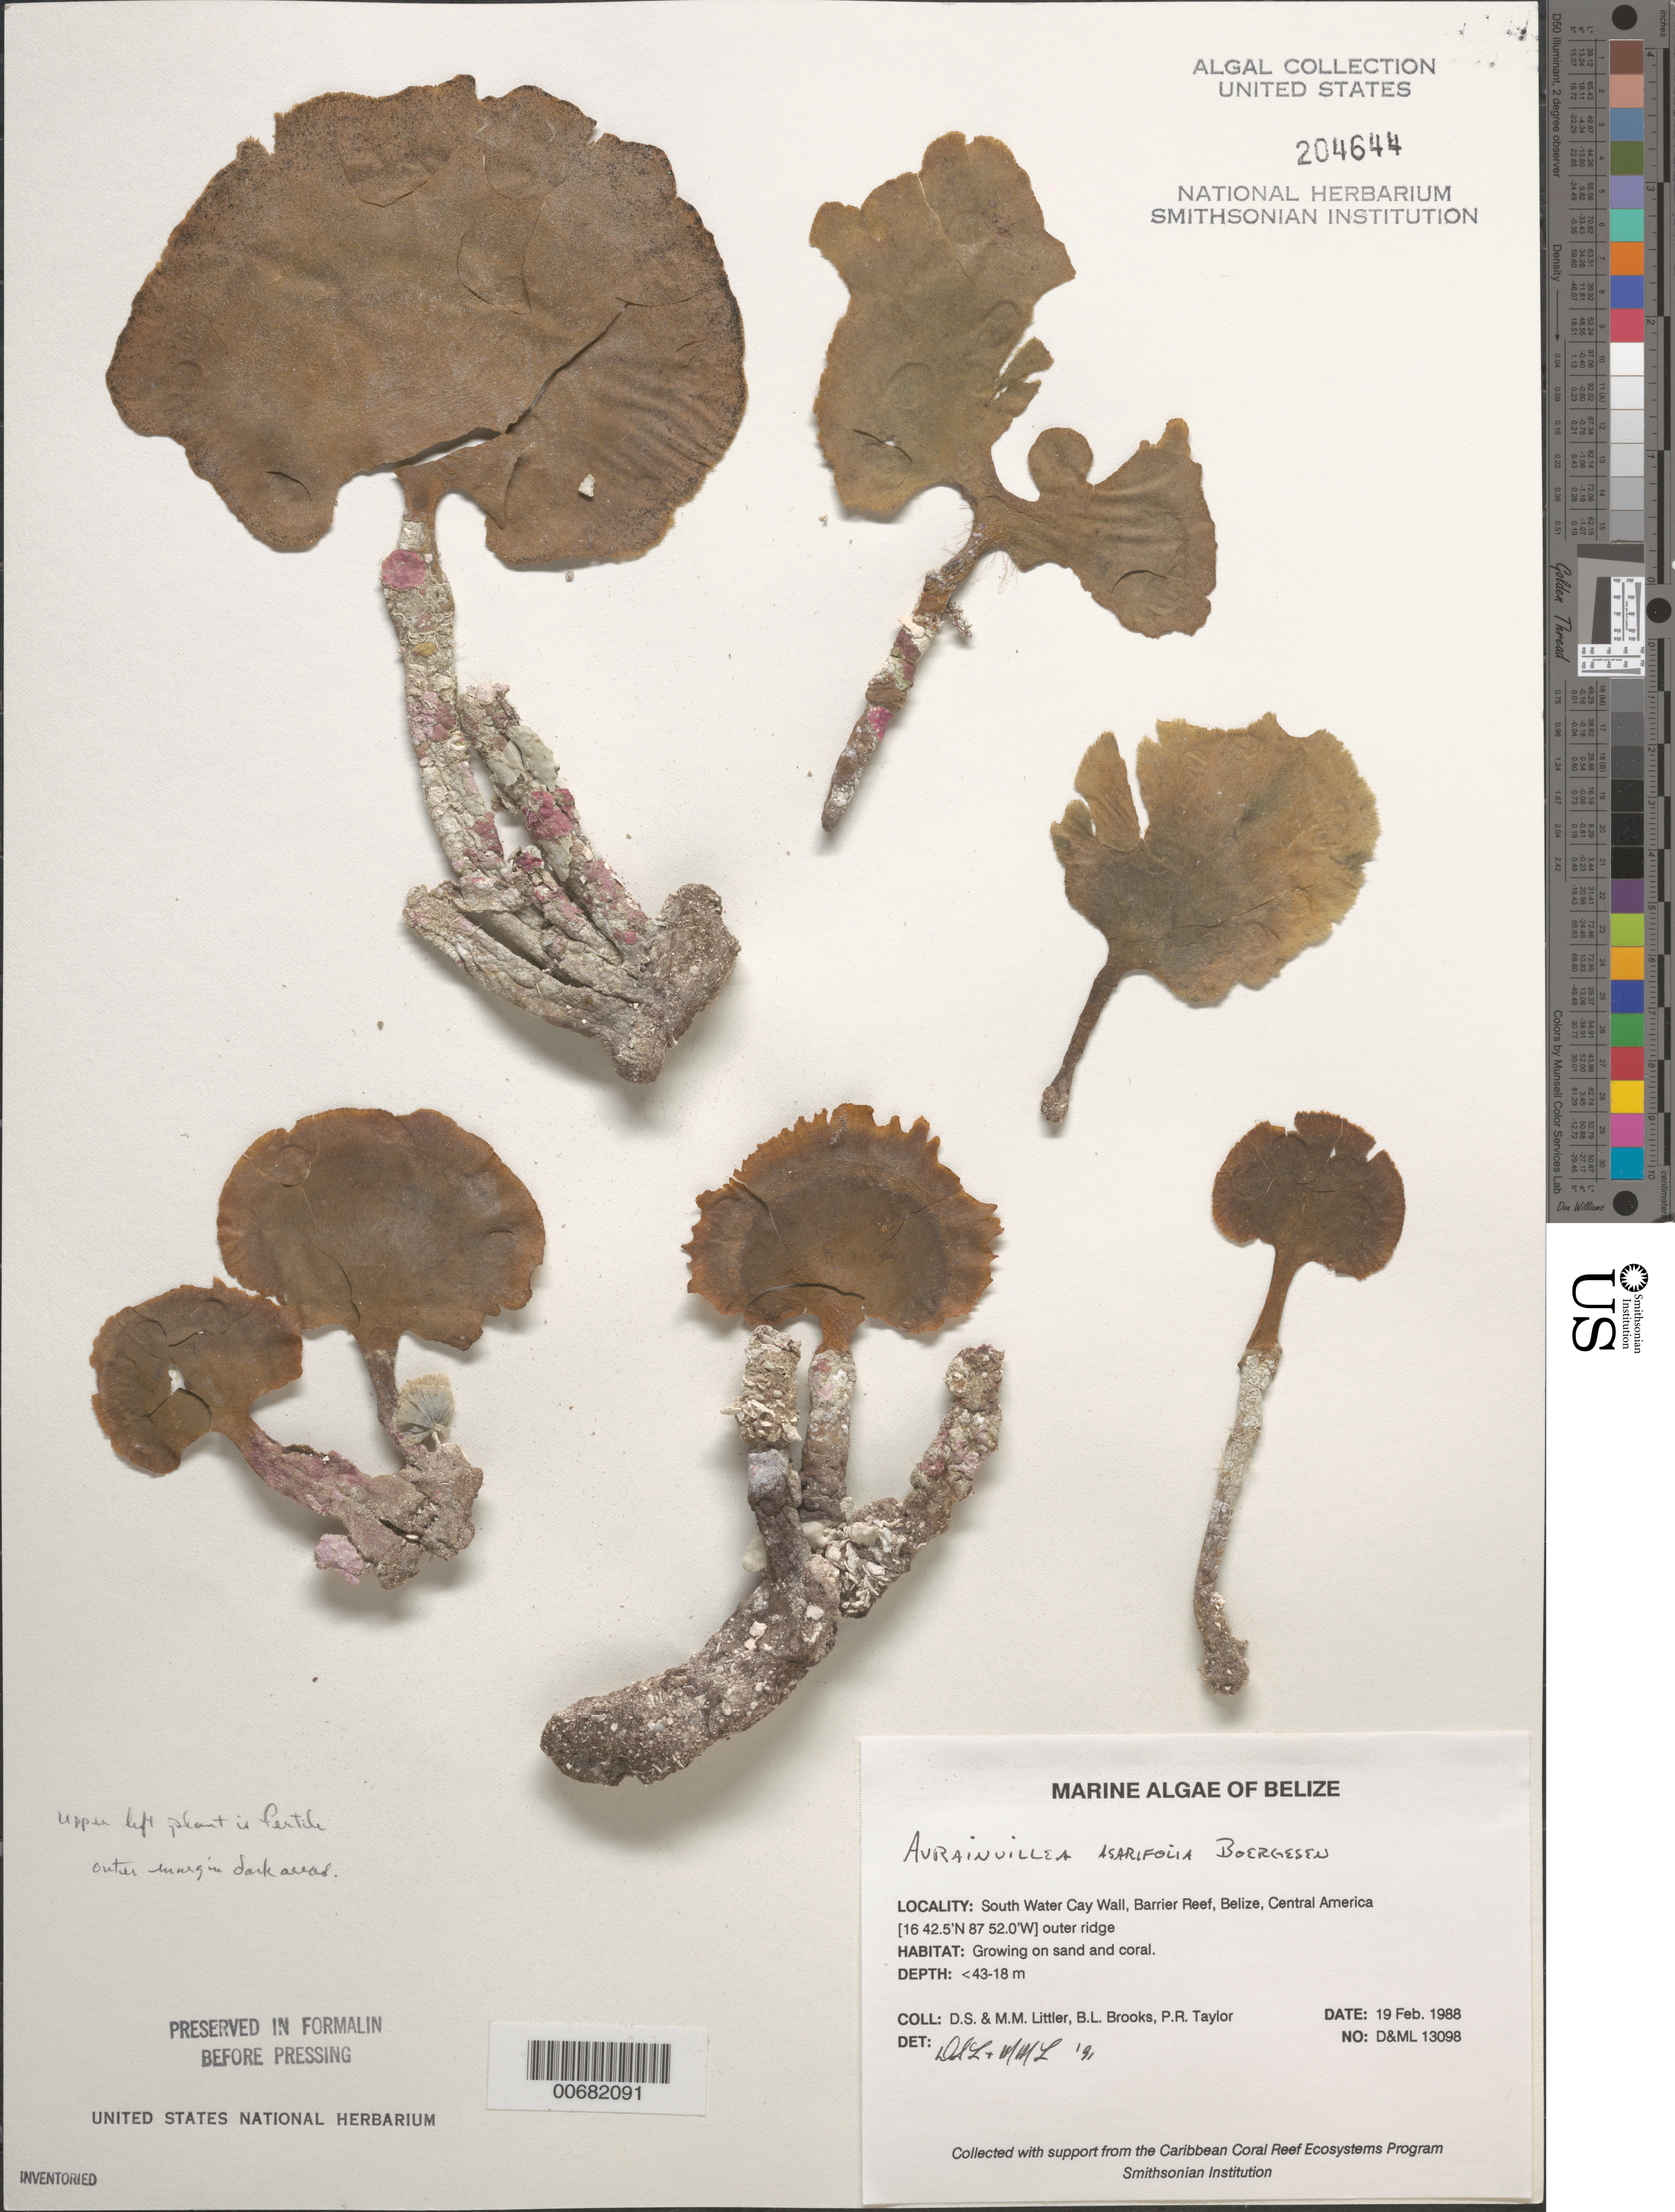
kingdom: Plantae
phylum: Chlorophyta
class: Ulvophyceae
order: Bryopsidales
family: Dichotomosiphonaceae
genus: Avrainvillea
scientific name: Avrainvillea asarifolia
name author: Børgesen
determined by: Littler, D. S.; Littler, M. M.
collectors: D. S. Littler, M. M. Littler, B. Brooks & P. R. Taylor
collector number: D&ML 13098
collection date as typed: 19 Feb 1988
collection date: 1988-02-19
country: Belize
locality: South Water Cay Wall, Barrier Reef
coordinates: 16 42.5' N, 87 52.0' W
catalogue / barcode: US 204644